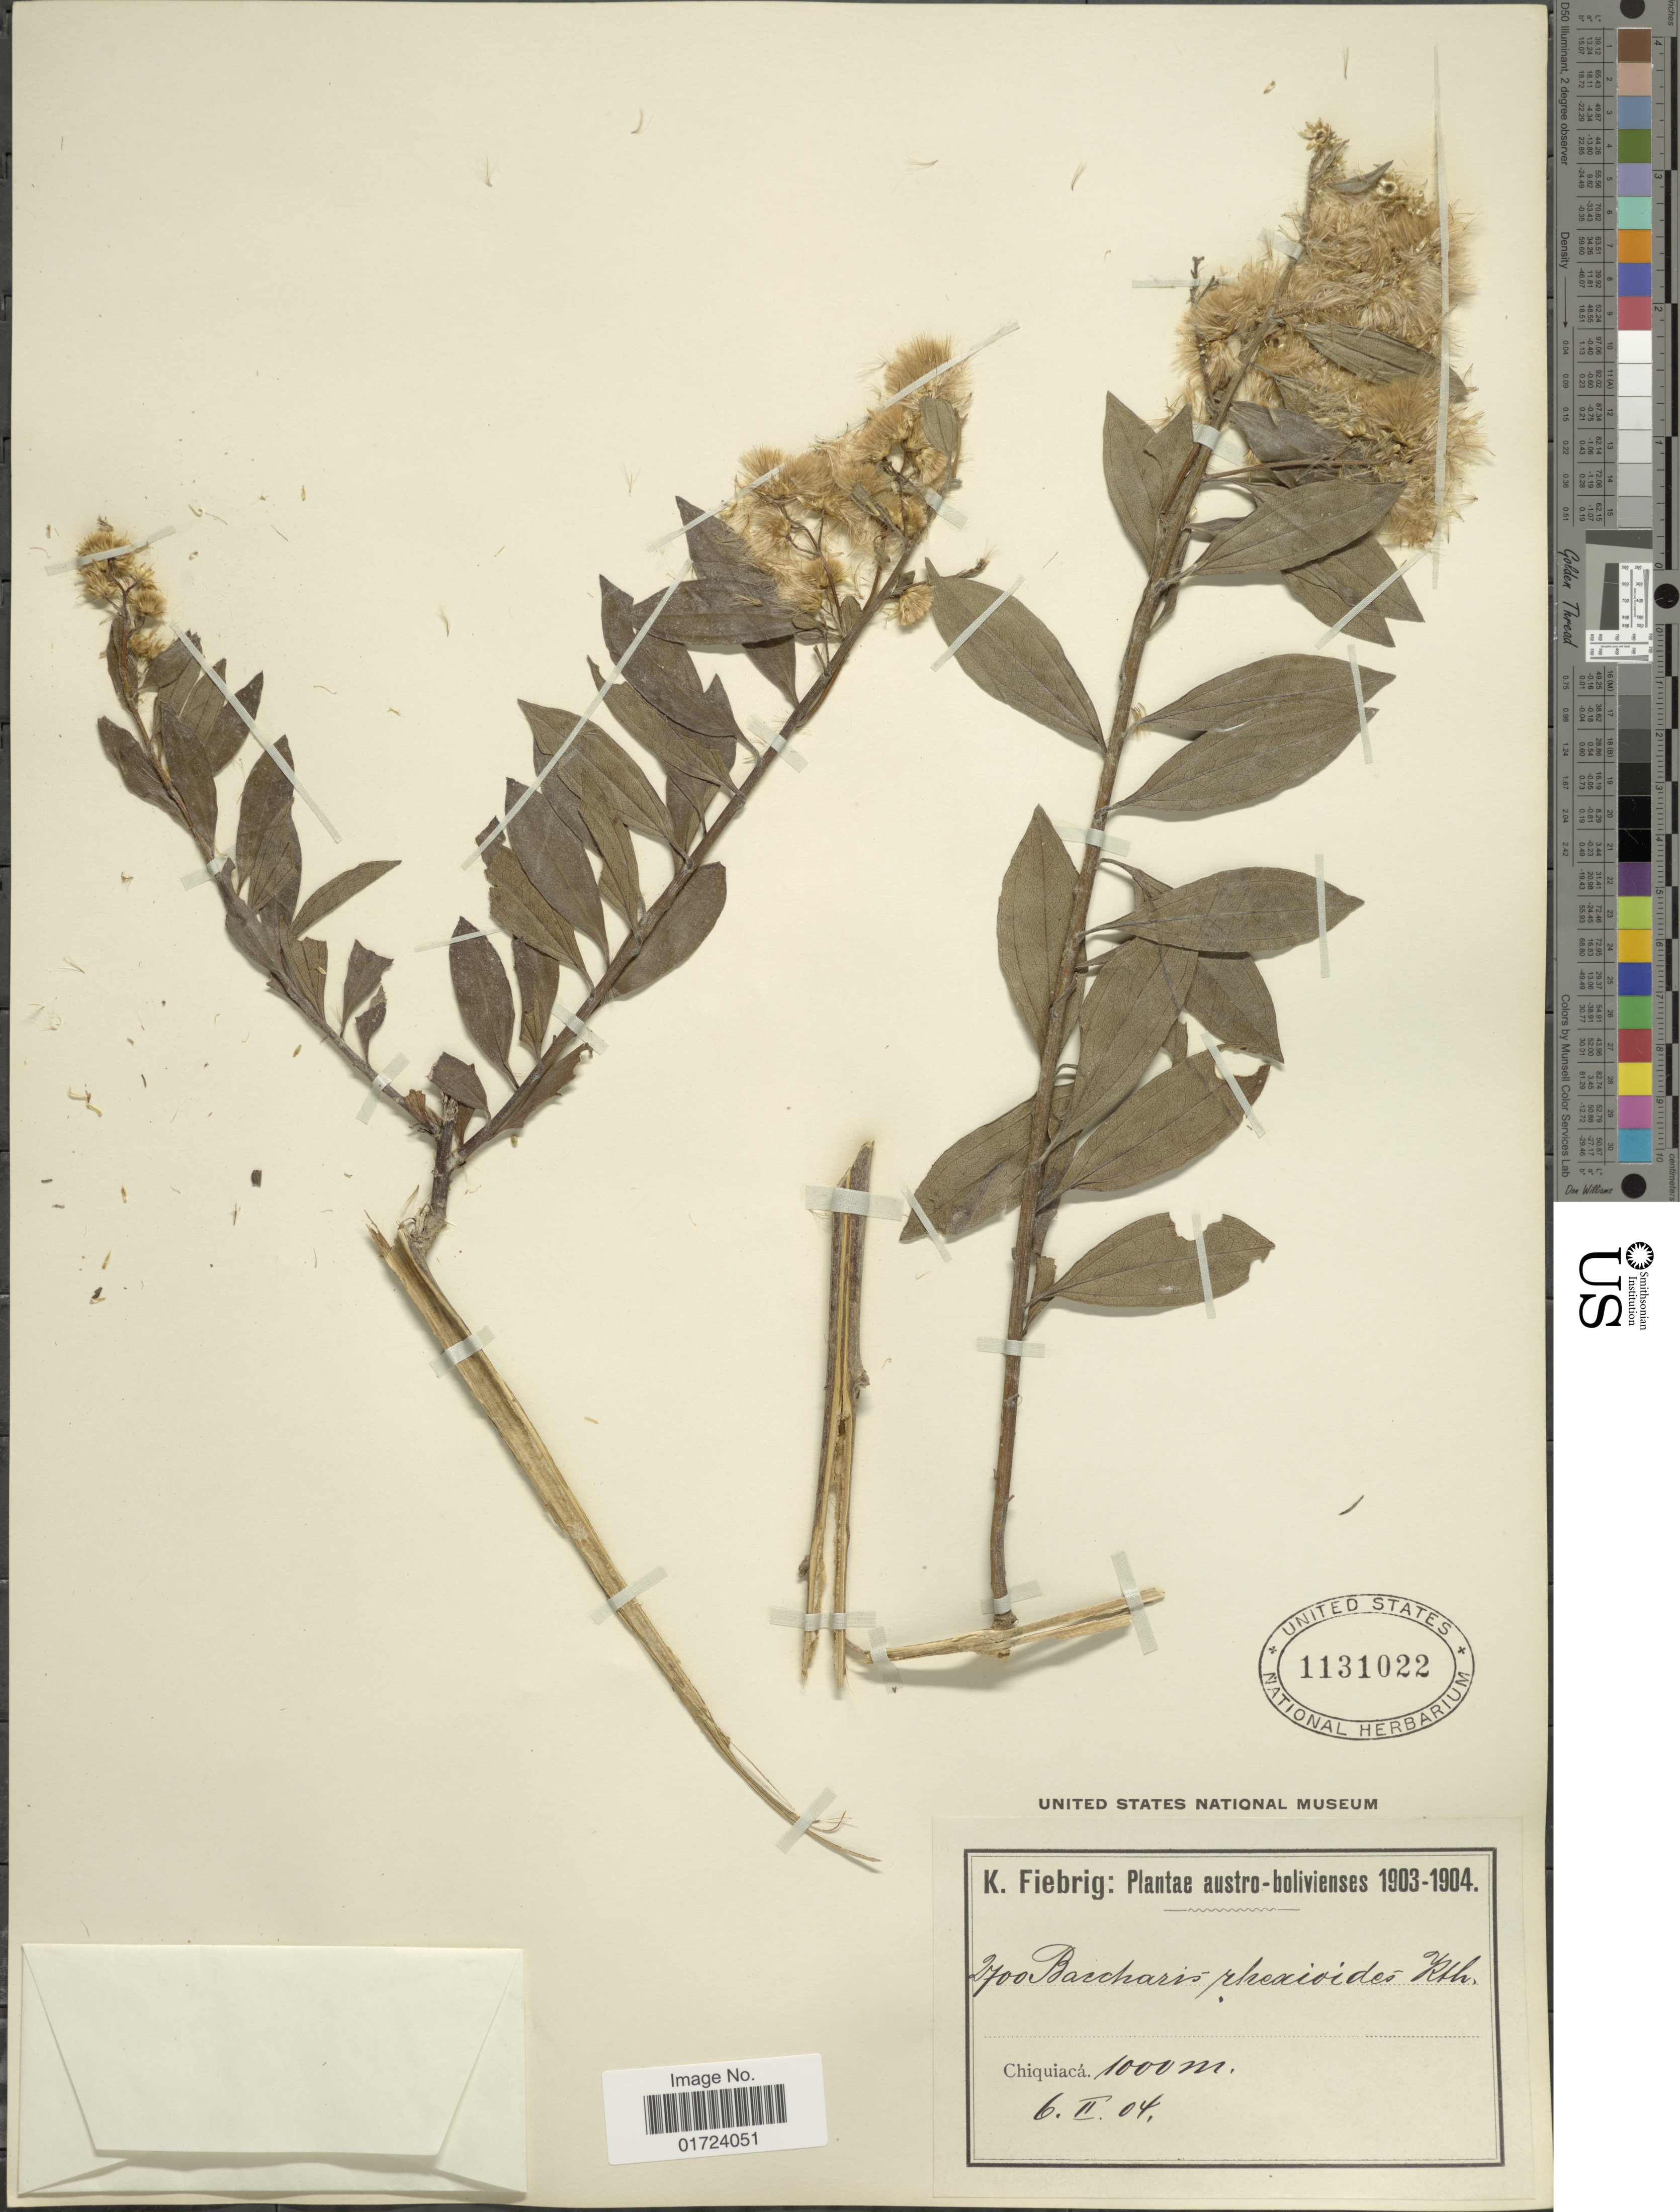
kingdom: Plantae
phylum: Tracheophyta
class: Magnoliopsida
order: Asterales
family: Asteraceae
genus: Baccharis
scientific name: Baccharis trinervis var. rhexioides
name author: (Kunth) Baker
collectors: K. Fiebrig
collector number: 2700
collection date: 1904-02-06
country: Bolivia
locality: Chiquiaca.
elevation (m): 1000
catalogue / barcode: US 1131022